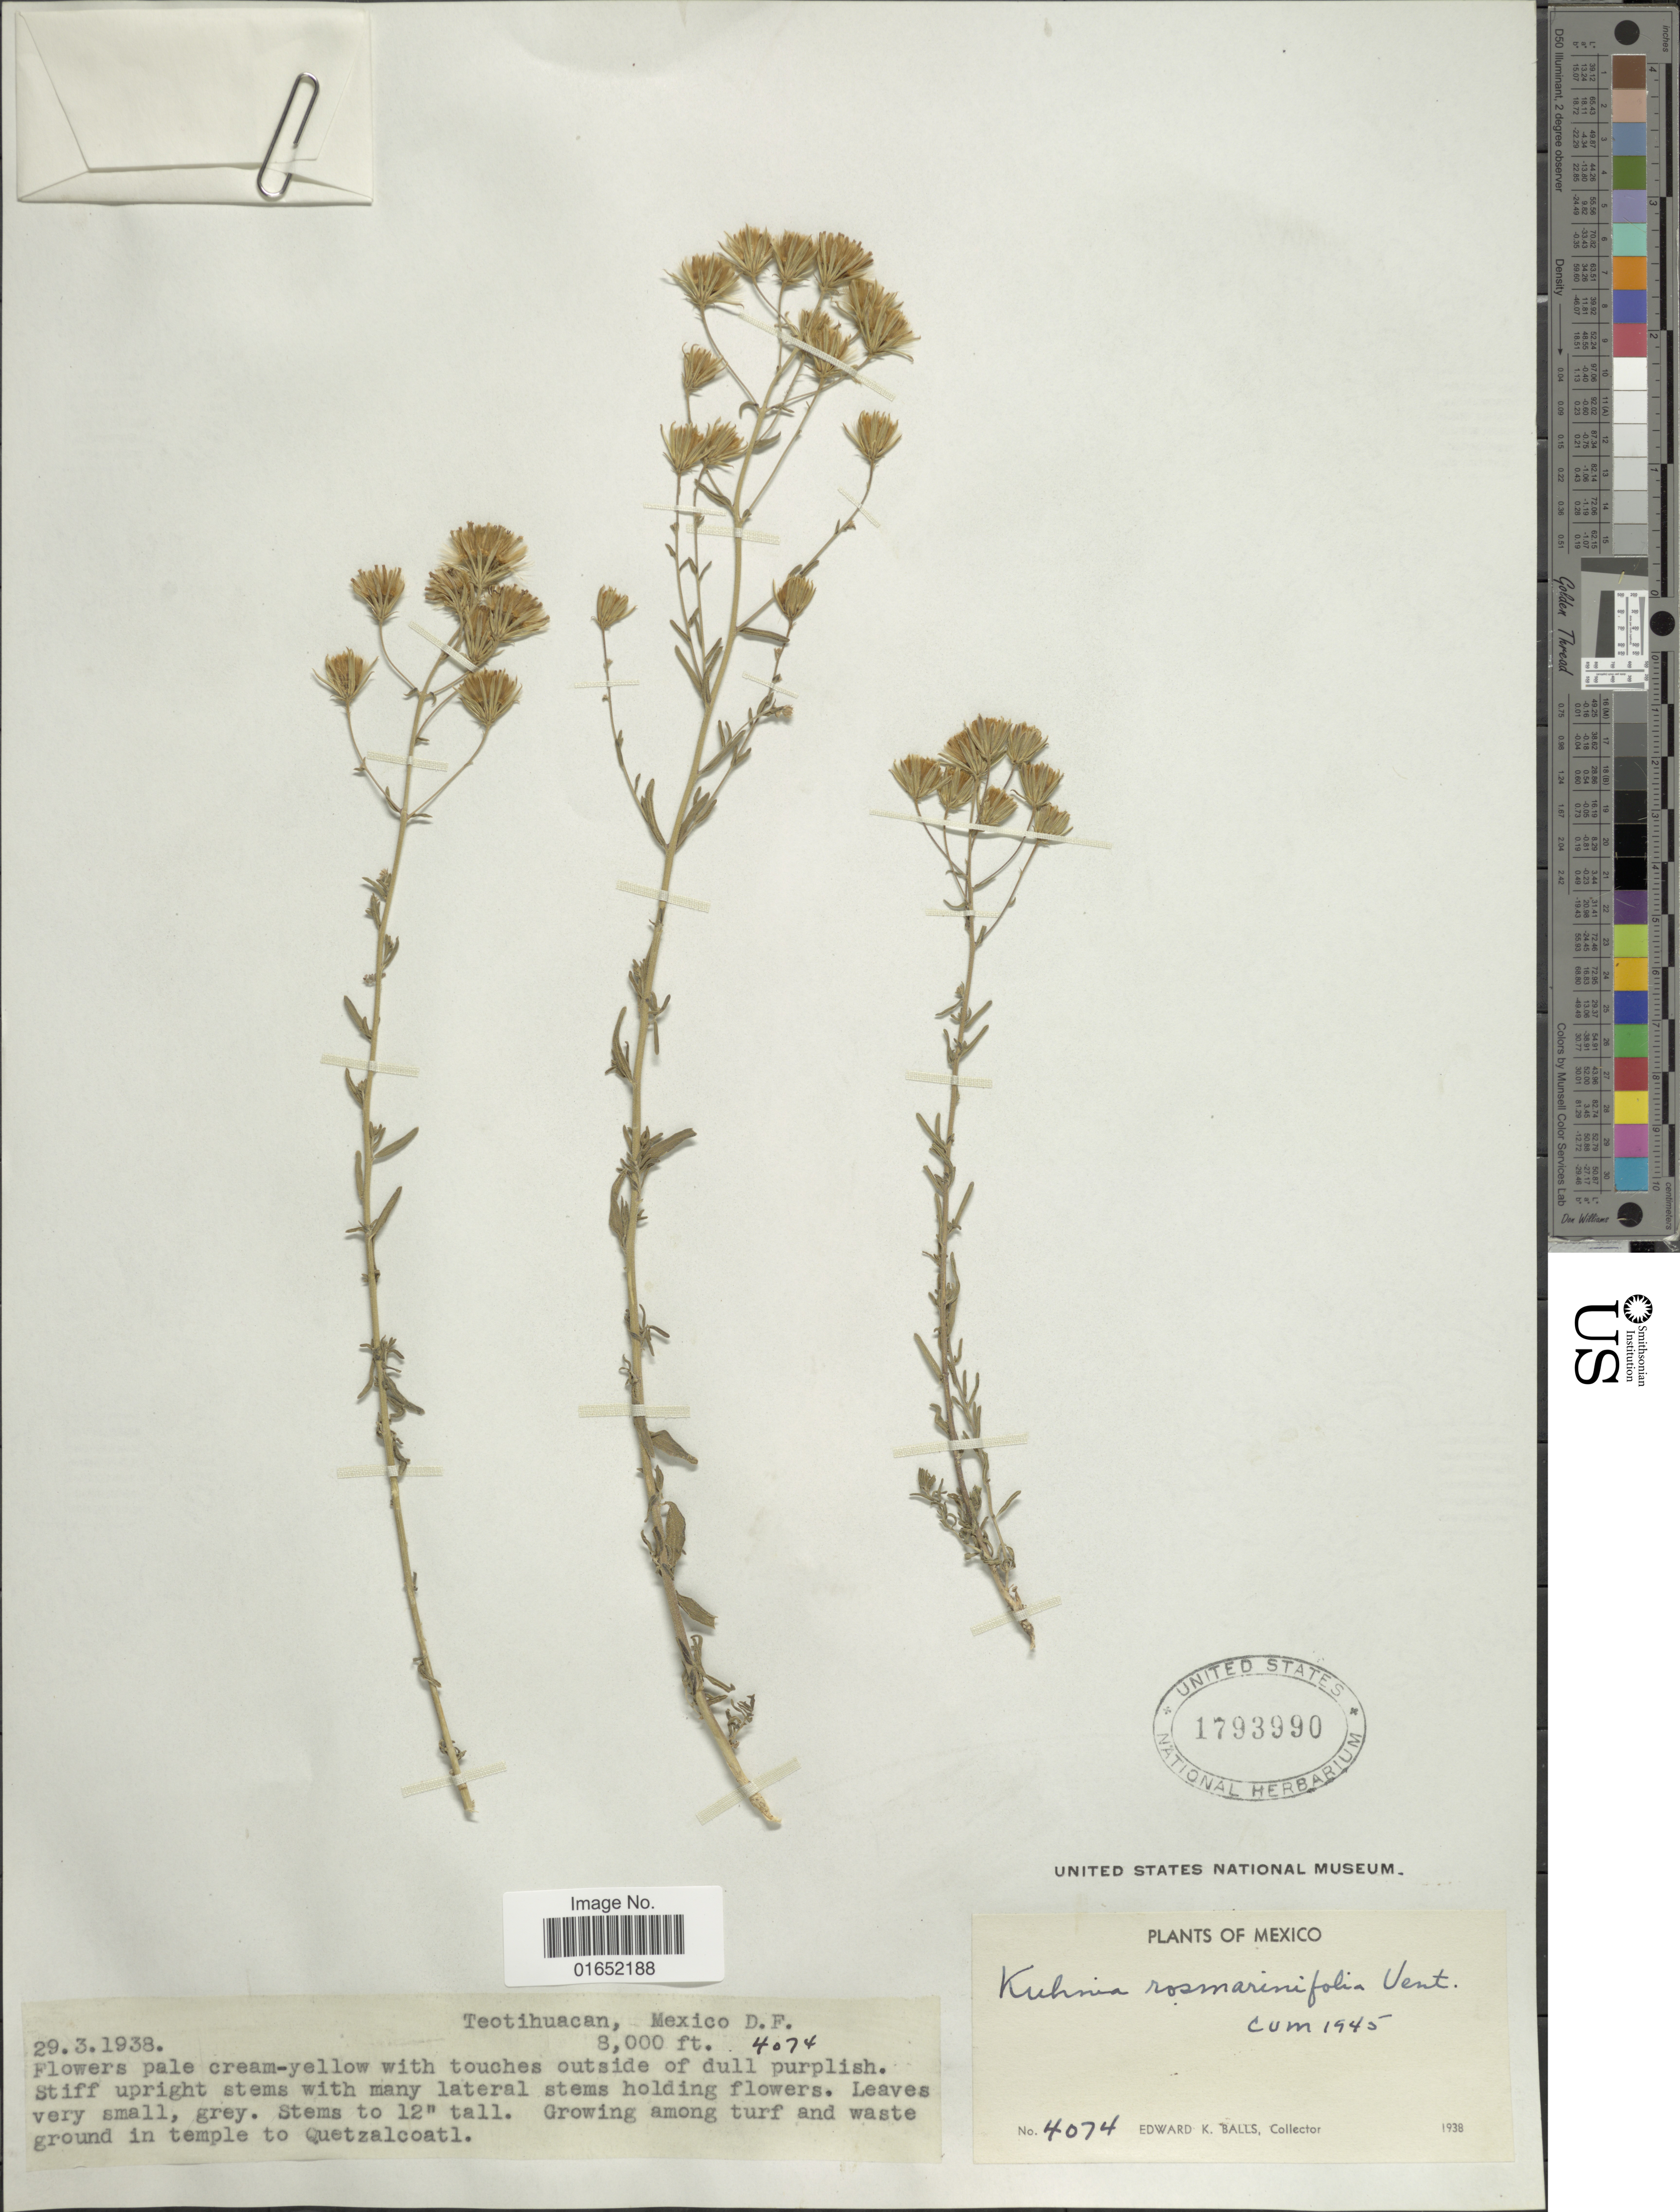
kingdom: Plantae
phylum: Tracheophyta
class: Magnoliopsida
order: Asterales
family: Asteraceae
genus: Brickellia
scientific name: Brickellia rosmarinifolia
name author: (Vent.) W.A. Weber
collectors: E. K. Balls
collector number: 4074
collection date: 1938-03-29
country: Mexico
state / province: Distrito Federal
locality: Teotihuacan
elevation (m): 2438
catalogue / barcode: US 1793990